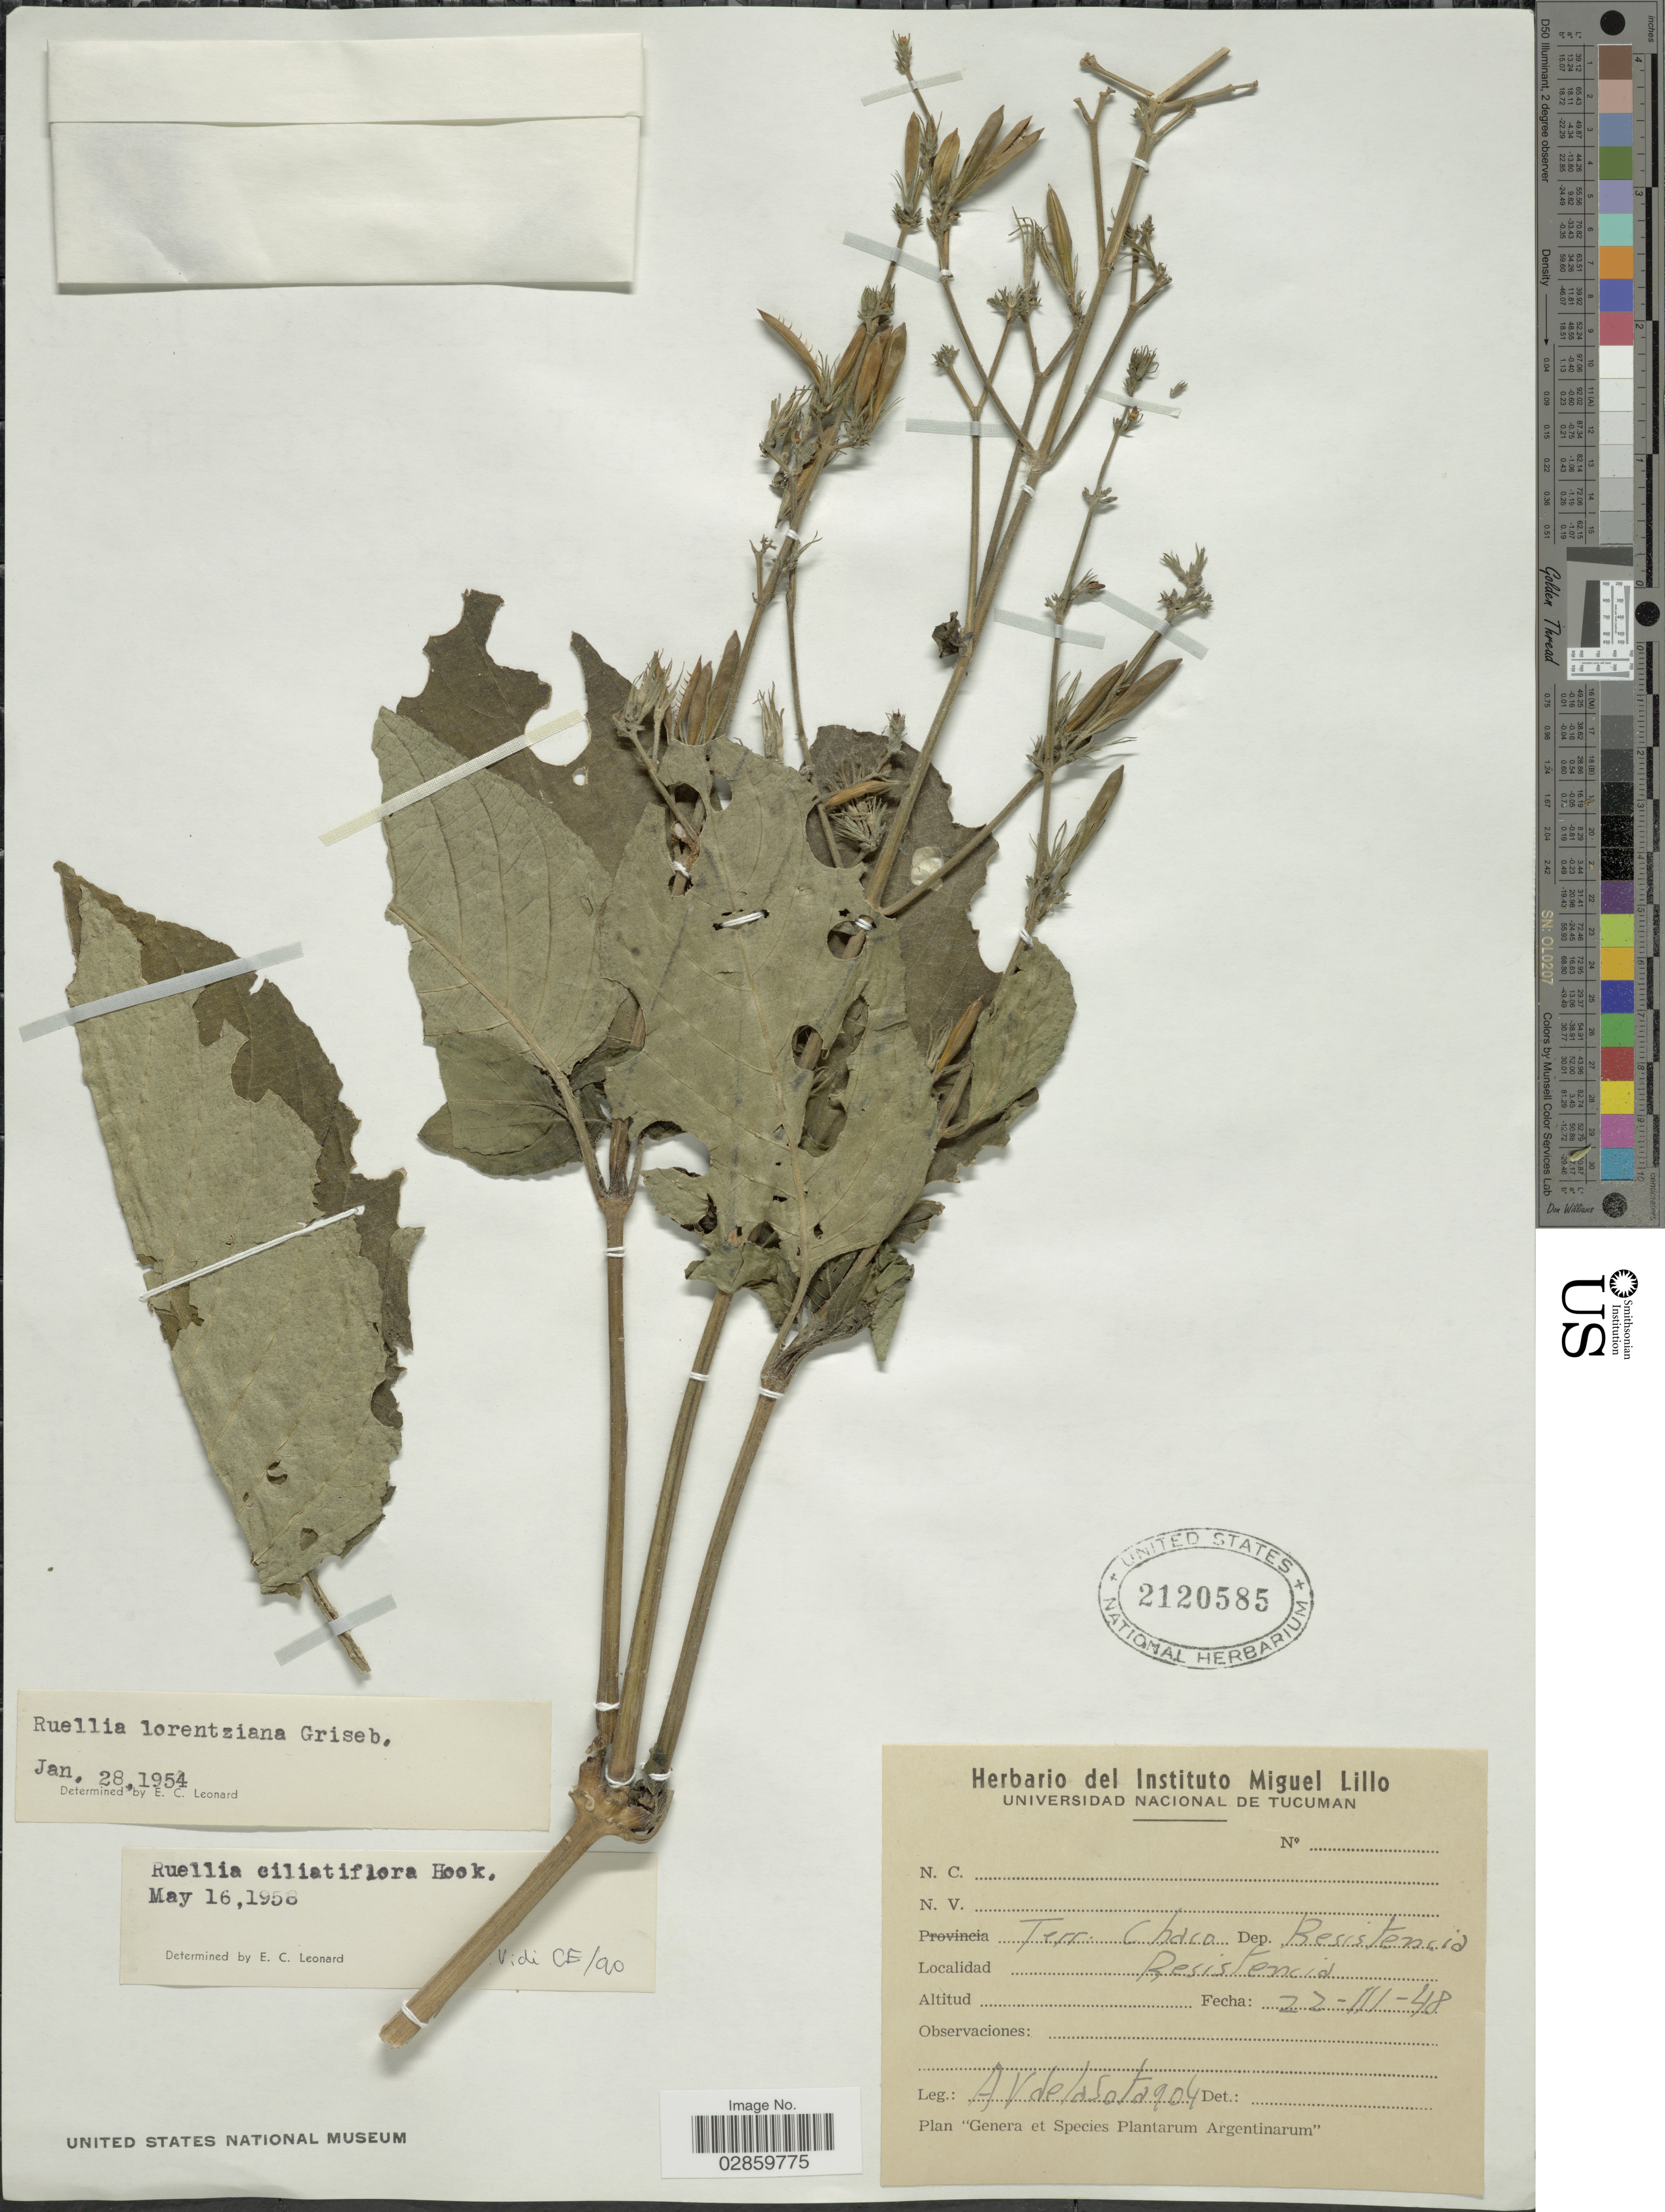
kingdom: Plantae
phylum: Tracheophyta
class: Magnoliopsida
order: Lamiales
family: Acanthaceae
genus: Ruellia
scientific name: Ruellia ciliatiflora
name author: Hook.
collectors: A. De la sota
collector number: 904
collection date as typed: Transcribed d/m/y: 22/3/48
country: Argentina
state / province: Chaco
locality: Terr. Chaco. Dep. Resistencia. Resistencia.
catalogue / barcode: US 2120585